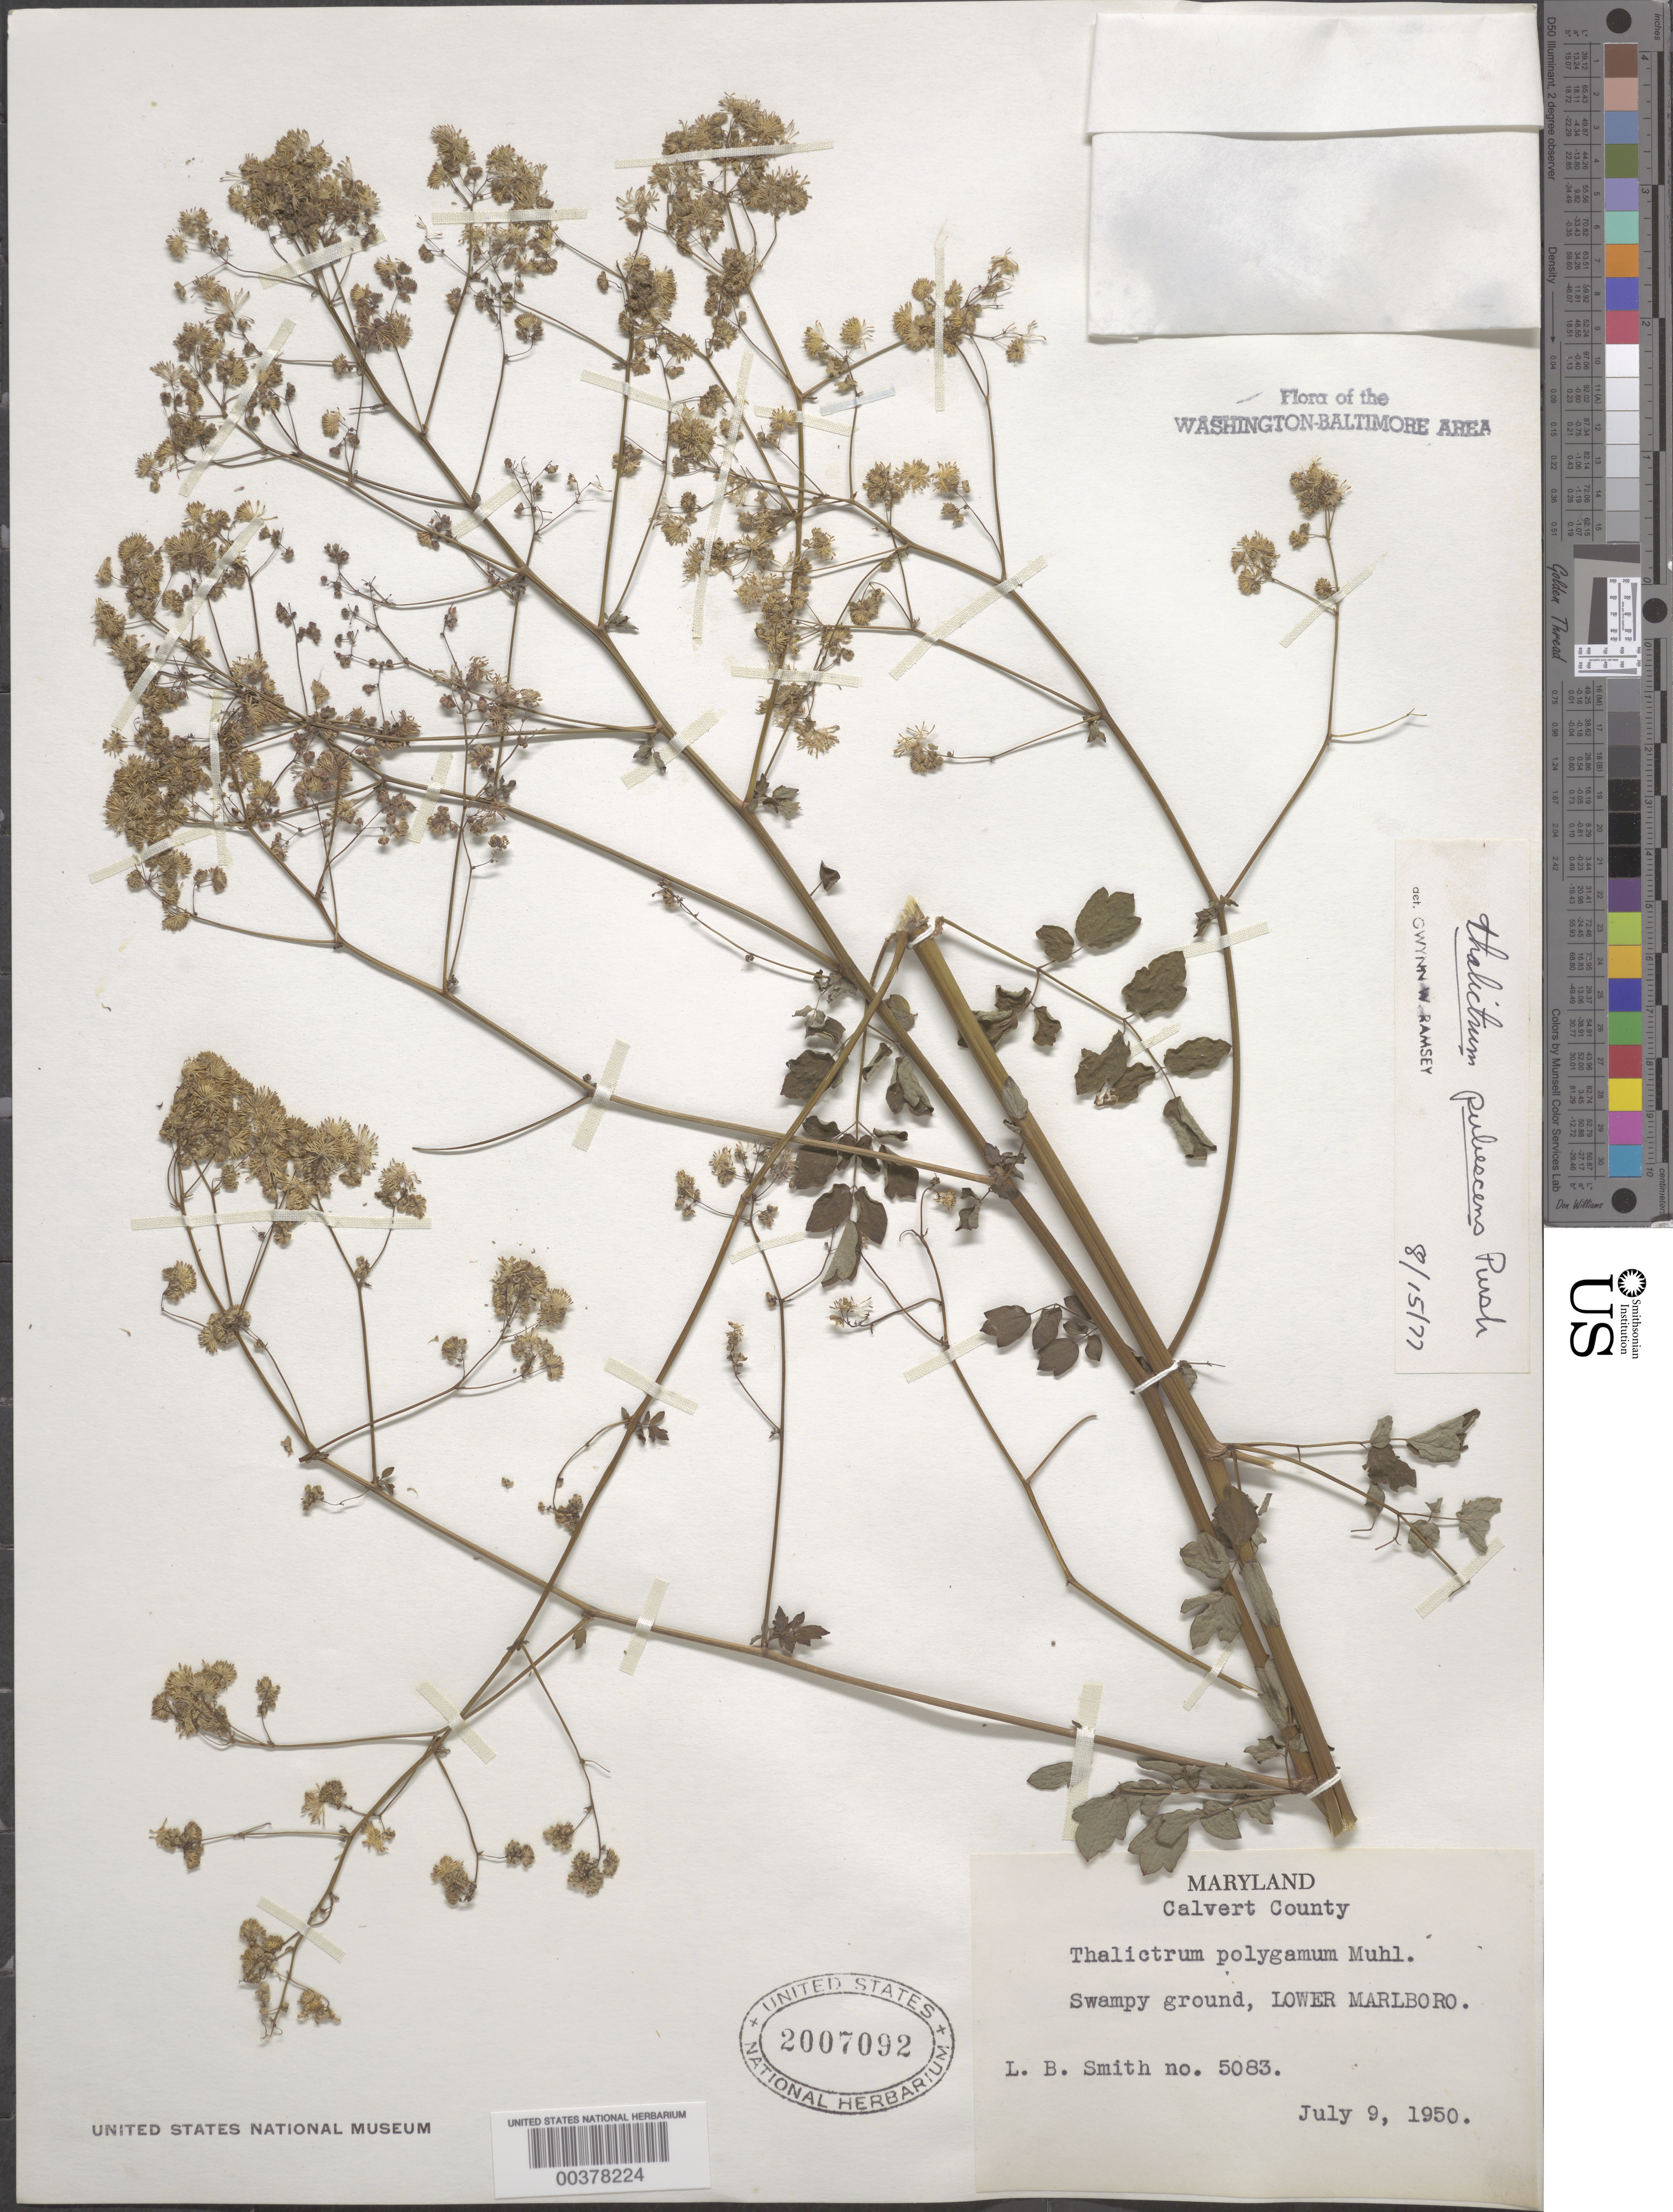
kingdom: Plantae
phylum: Tracheophyta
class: Magnoliopsida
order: Ranunculales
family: Ranunculaceae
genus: Thalictrum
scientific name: Thalictrum pubescens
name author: Pursh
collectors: G. Smith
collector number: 5083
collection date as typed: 09 Jul 1950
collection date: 1950-07-09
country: United States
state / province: Maryland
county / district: Calvert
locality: Lower Marlboro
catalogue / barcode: US 2007092